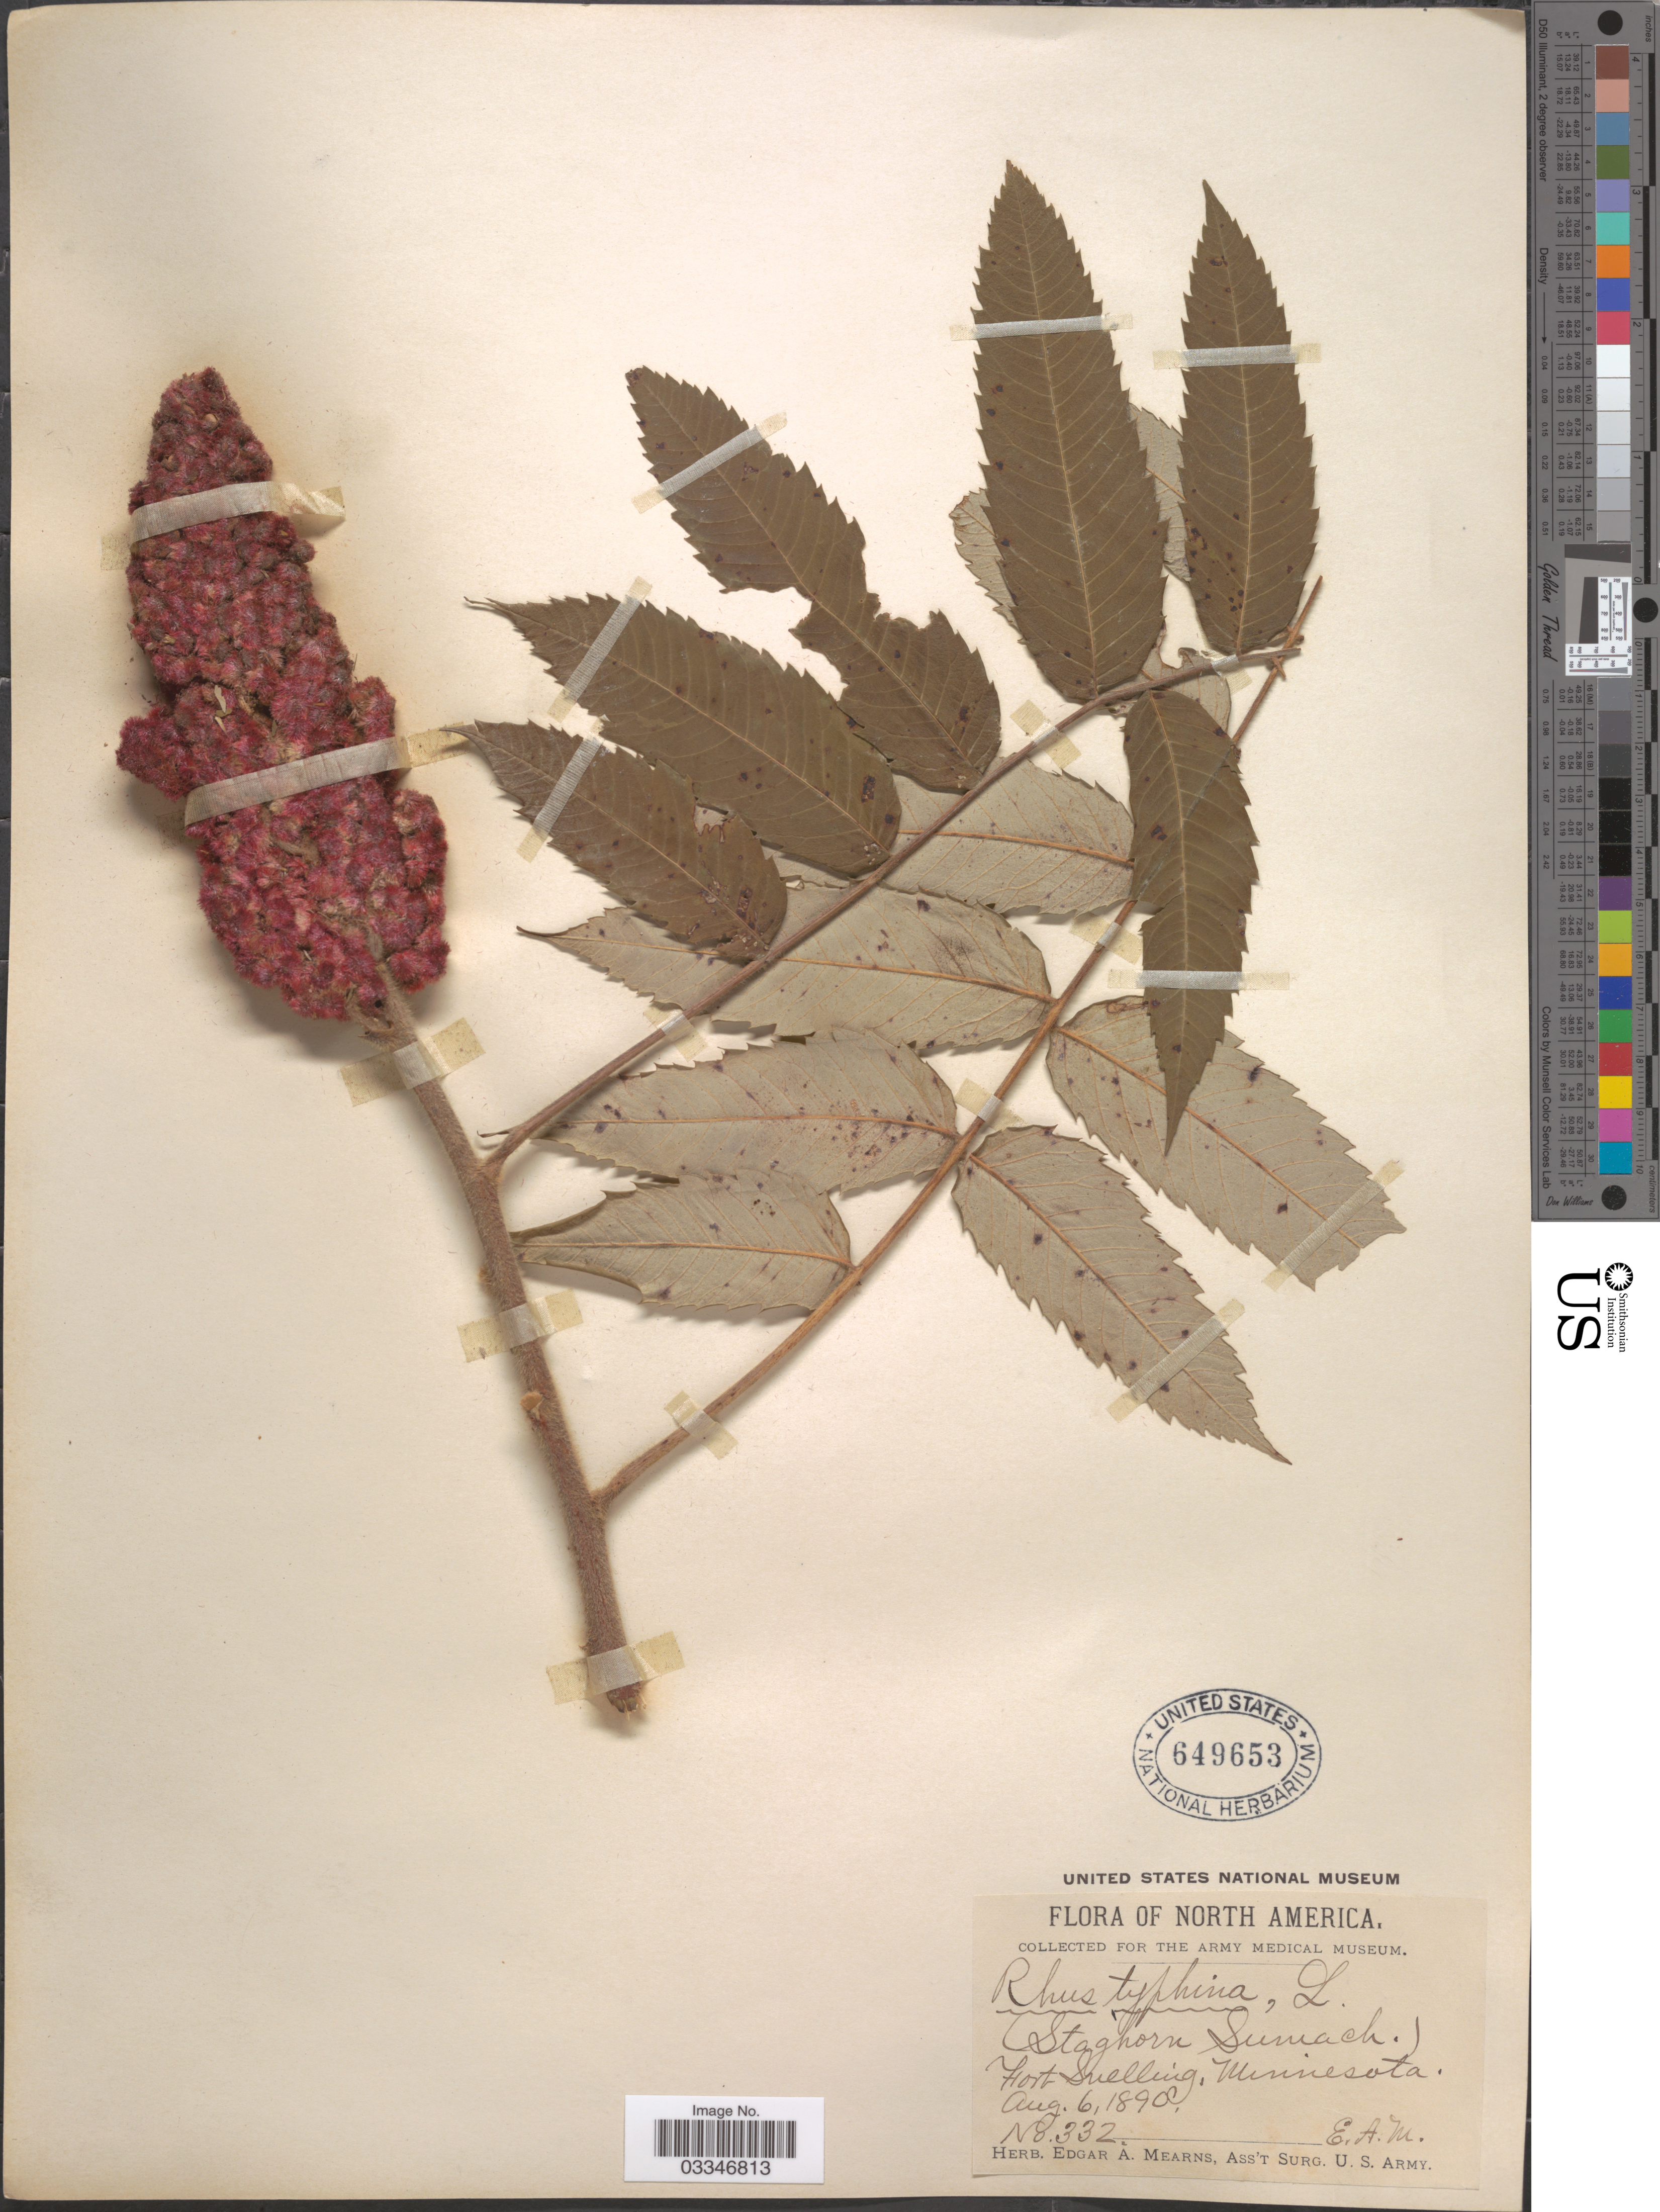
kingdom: Plantae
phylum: Tracheophyta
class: Magnoliopsida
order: Sapindales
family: Anacardiaceae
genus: Rhus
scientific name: Rhus typhina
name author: L.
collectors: E. A. Mearns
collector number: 332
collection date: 1890-08-06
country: United States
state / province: Minnesota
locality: Fort Snelling.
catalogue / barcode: US 649653